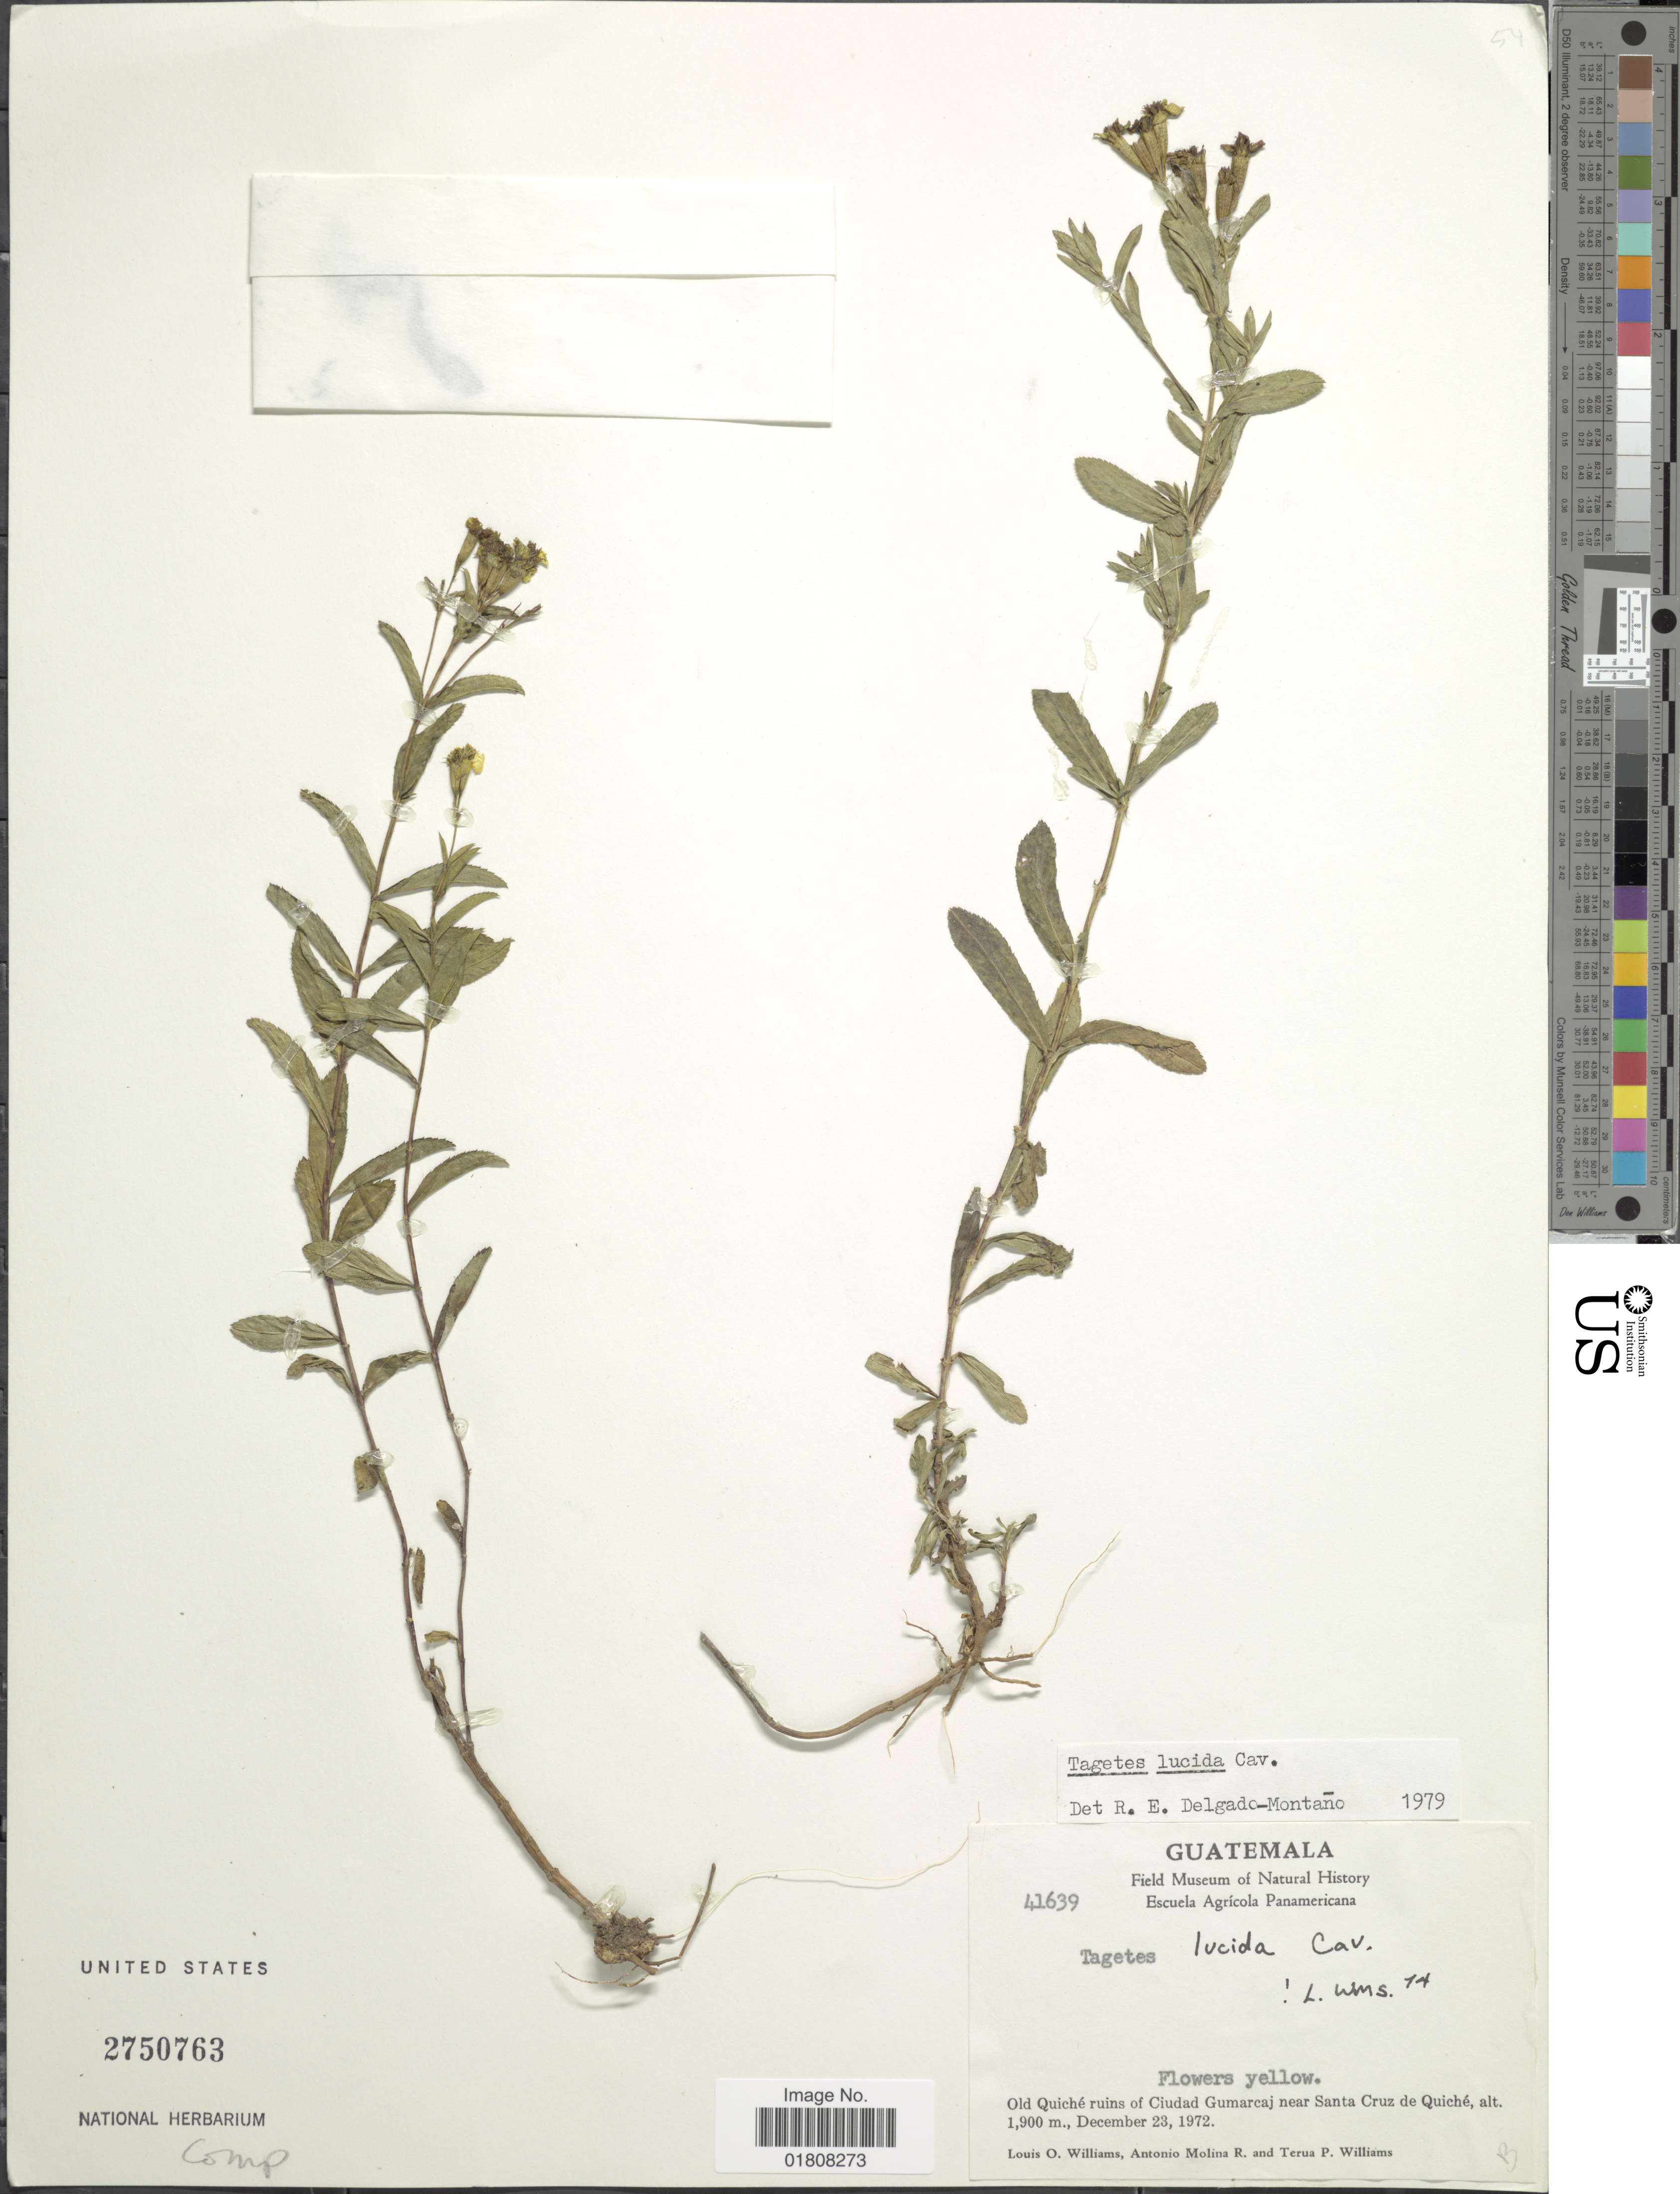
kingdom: Plantae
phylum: Tracheophyta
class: Magnoliopsida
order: Asterales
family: Asteraceae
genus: Tagetes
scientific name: Tagetes lucida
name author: Cav.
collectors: L. O. Williams, A. Molina R. & T. P. Williams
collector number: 41639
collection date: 1972-12-23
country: Guatemala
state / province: El Quiché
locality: Old Quiche ruins of Ciudad Gumarcaj near Santa Cruz de Quiche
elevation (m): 1900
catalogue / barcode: US 2750763